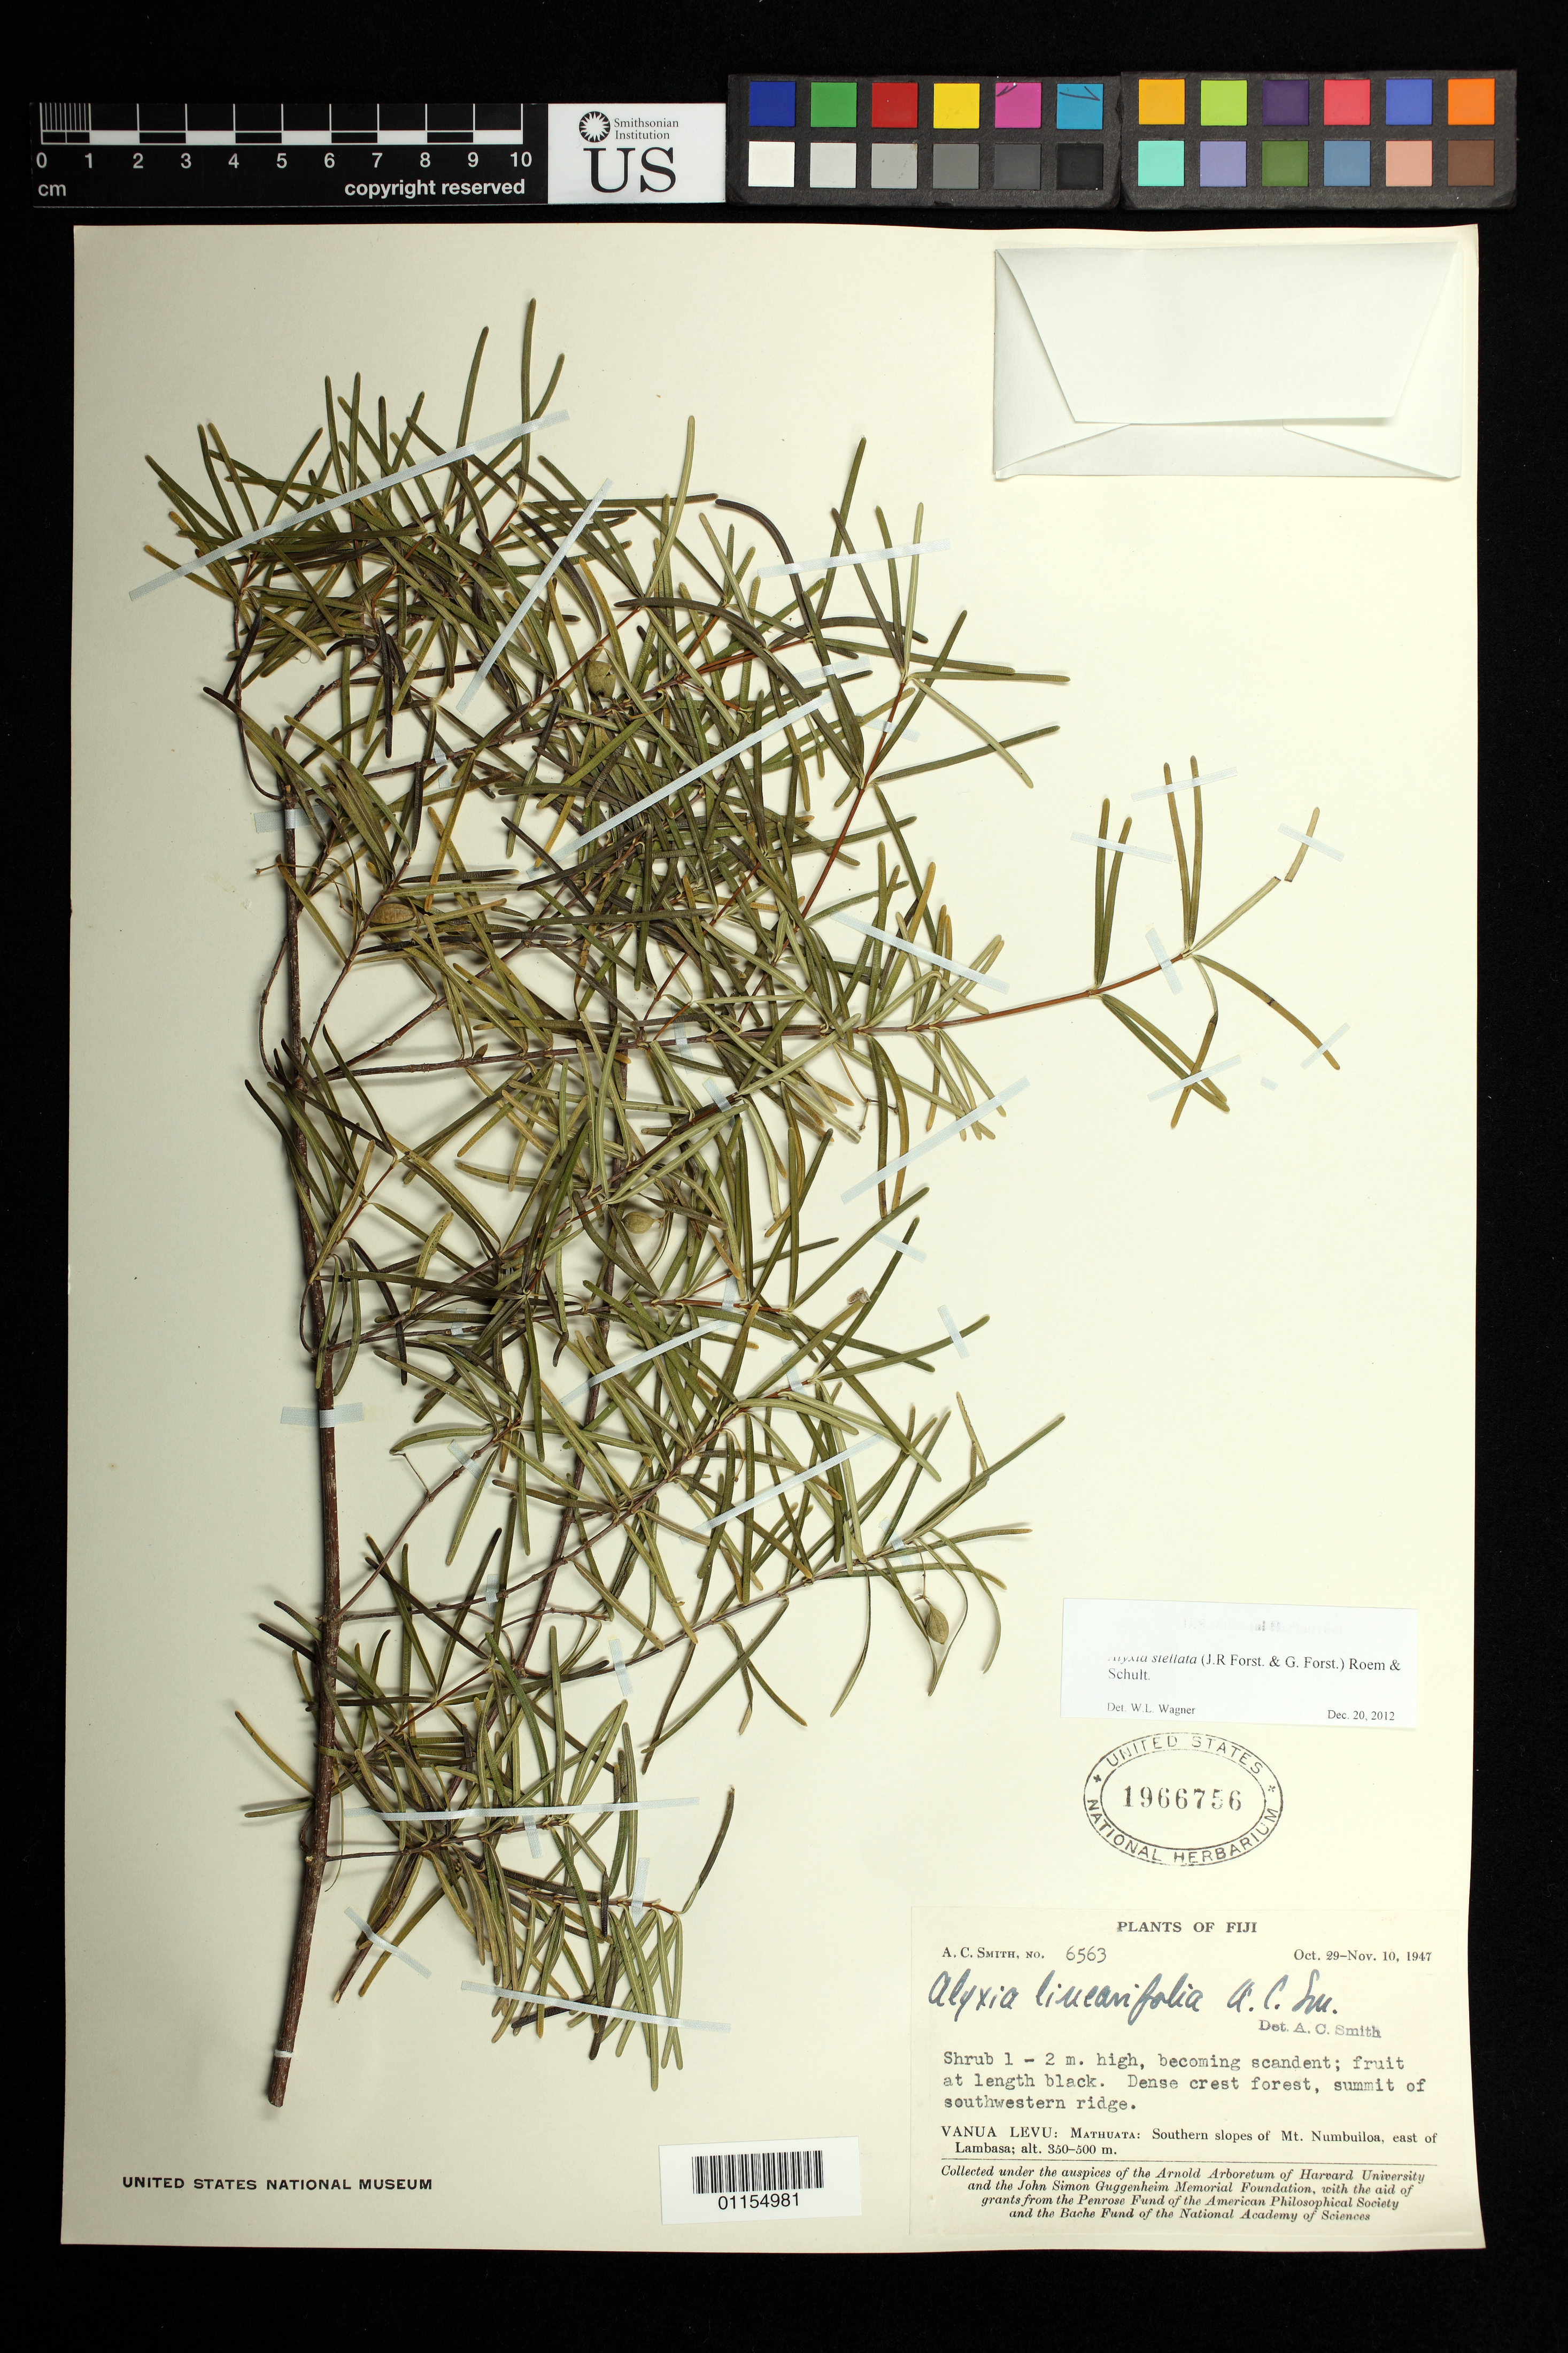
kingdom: Plantae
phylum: Tracheophyta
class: Magnoliopsida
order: Gentianales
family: Apocynaceae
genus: Alyxia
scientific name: Alyxia stellata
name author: (J.R. Forst. & G. Forst.) Roem. & Schult.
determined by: Wagner, W. L., (BOT), Smithsonian Institution - National Museum of Natural History (UNITED STATES)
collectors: A. C. Smith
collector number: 6563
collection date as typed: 29 Oct 1947 to 10 Nov 1947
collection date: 1947-10-29/1947-11-10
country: Fiji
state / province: Northern Division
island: Macuata-i-wai [Mathuata-i-wai]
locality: Mathuata Prov.: southern slopes of mt. numbuiloa, e of lambasa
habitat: Dense crest forest, summit of southwestern ridge.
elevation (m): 350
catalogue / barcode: US 1966756